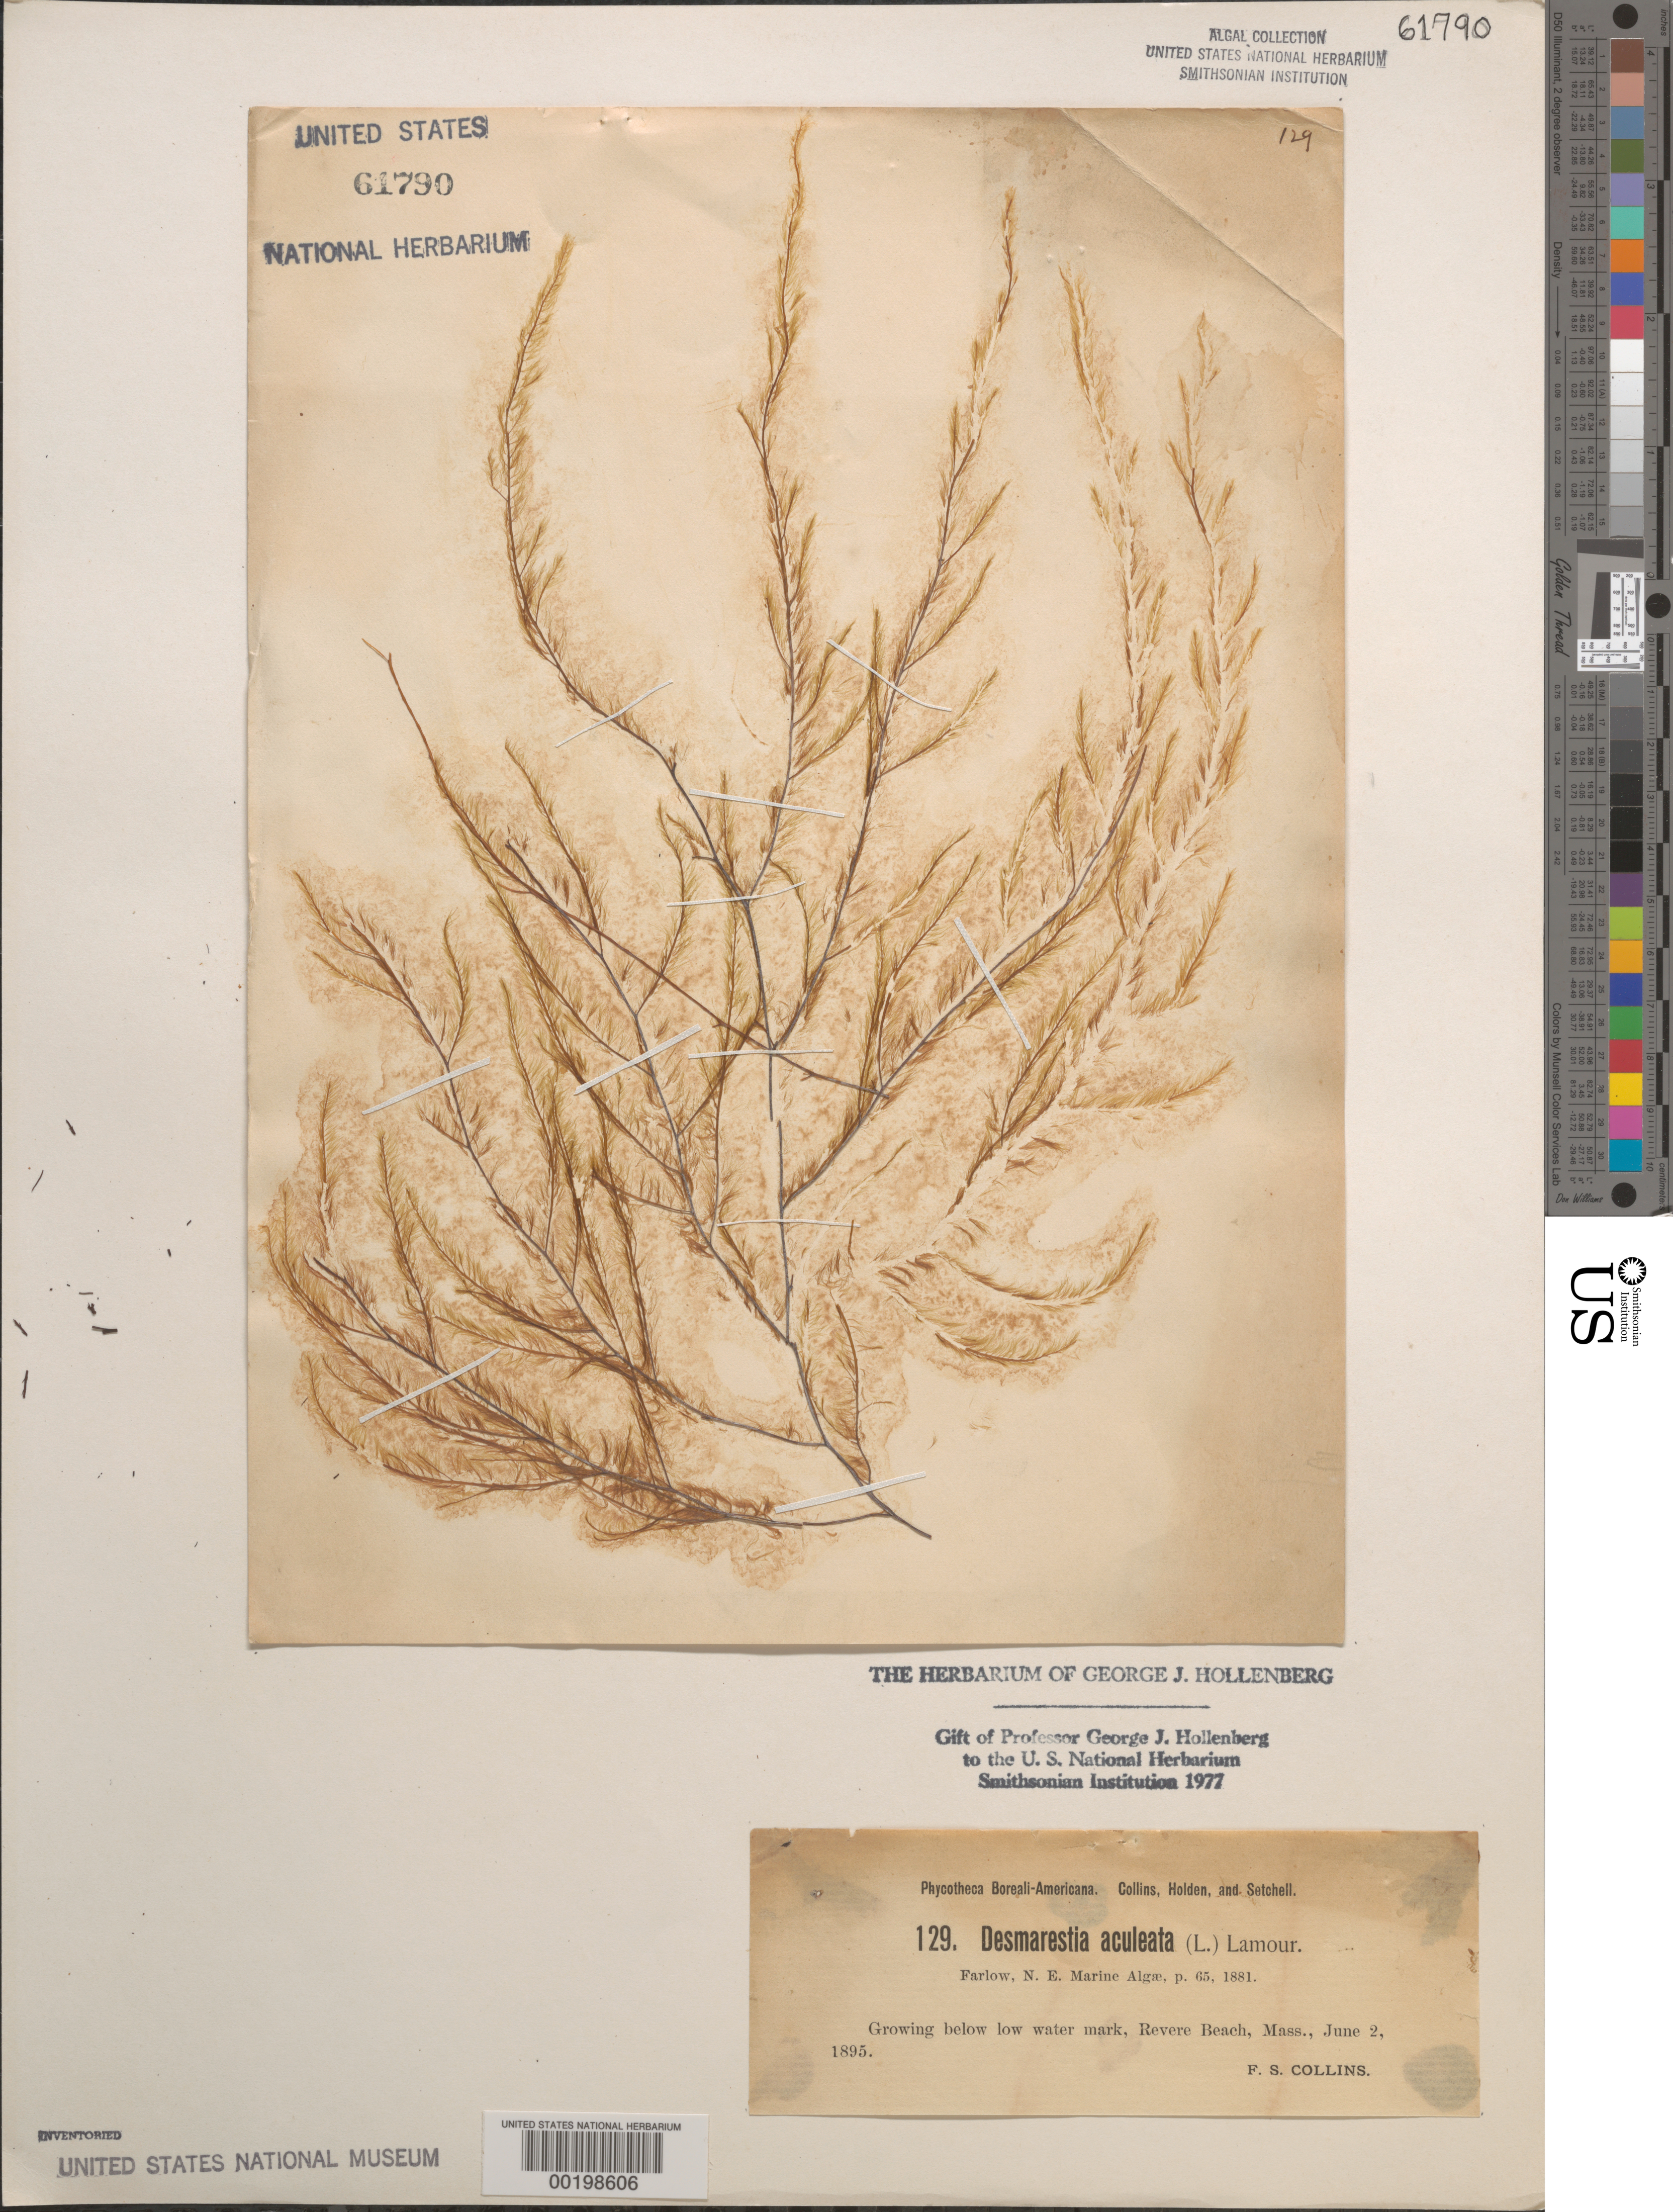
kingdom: Chromista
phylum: Ochrophyta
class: Phaeophyceae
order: Desmarestiales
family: Desmarestiaceae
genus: Desmarestia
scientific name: Desmarestia aculeata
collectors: F. Collins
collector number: PB-A 129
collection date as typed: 02 Jun 1895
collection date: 1895-06-02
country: United States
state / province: Massachusetts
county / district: Suffolk County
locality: Revere Beach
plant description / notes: Collins, Holden & Setchell, Phycotheca Boreali-Americana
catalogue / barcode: US 61790